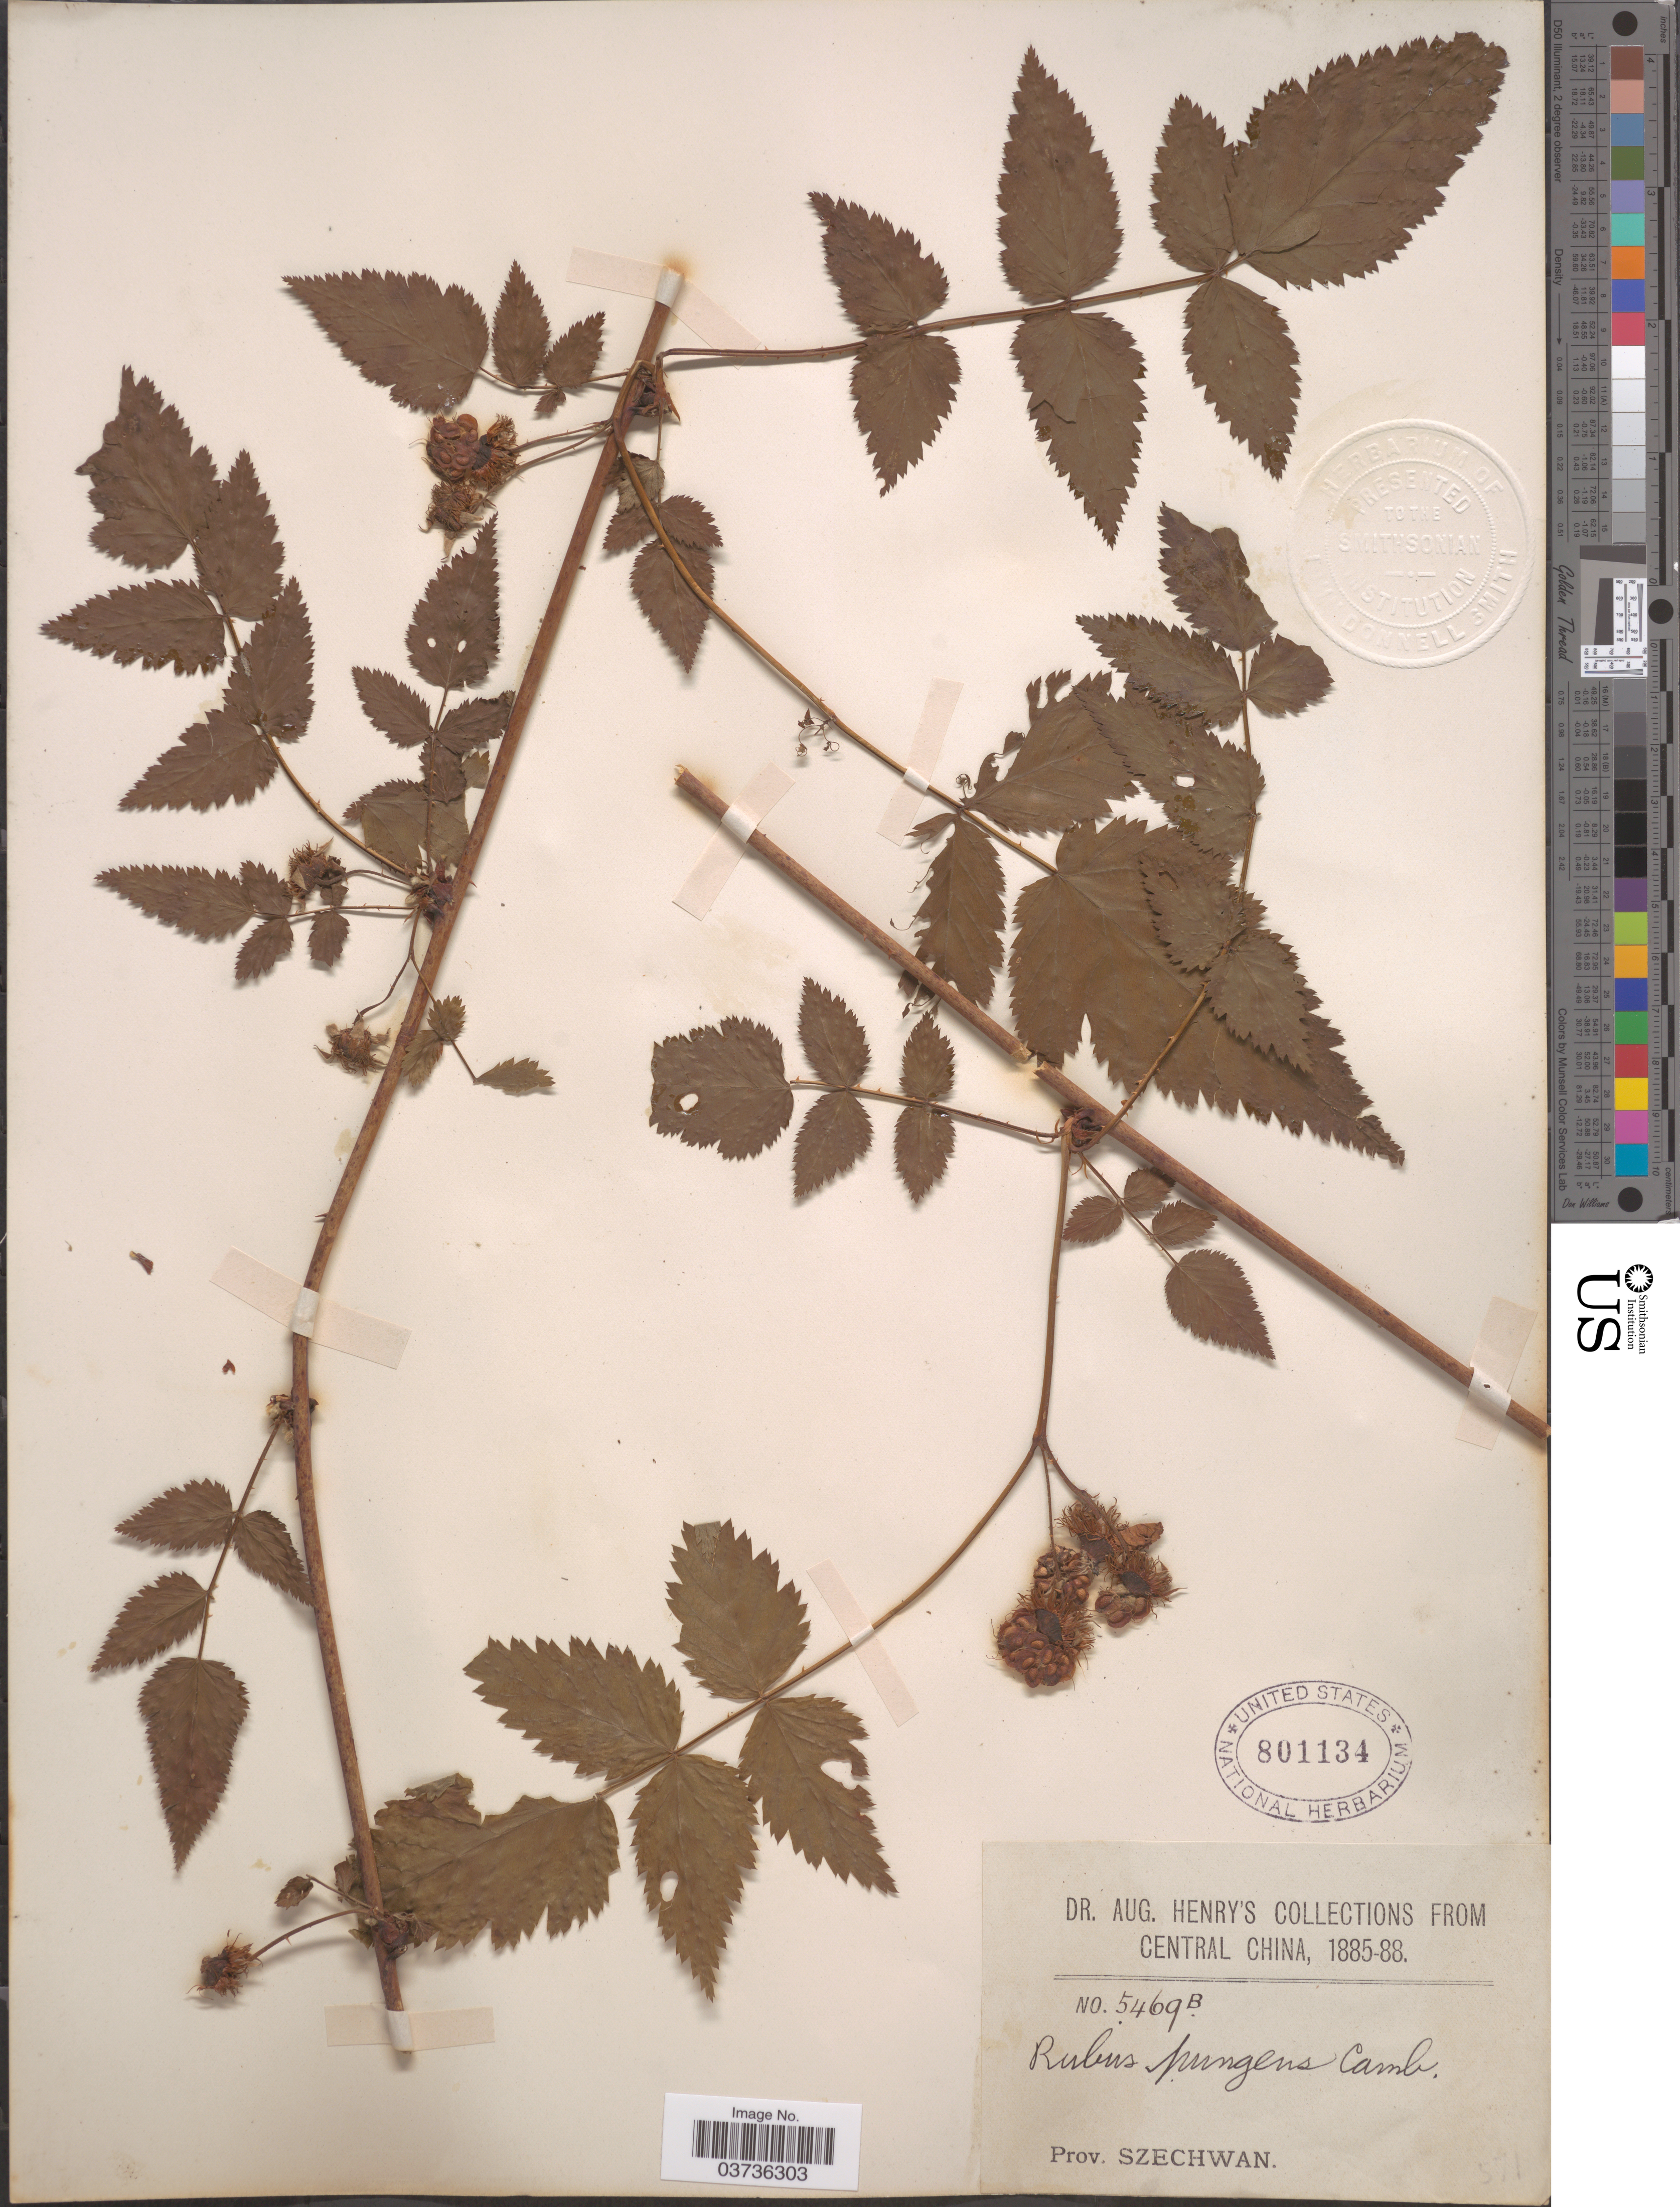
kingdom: Plantae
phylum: Tracheophyta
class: Magnoliopsida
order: Rosales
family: Rosaceae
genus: Rubus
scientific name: Rubus pungens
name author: Cambess.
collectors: A. Henry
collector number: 5469 B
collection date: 1885/1888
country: China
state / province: Sichuan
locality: Central China. Prov. Szechwan.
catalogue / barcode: US 801134